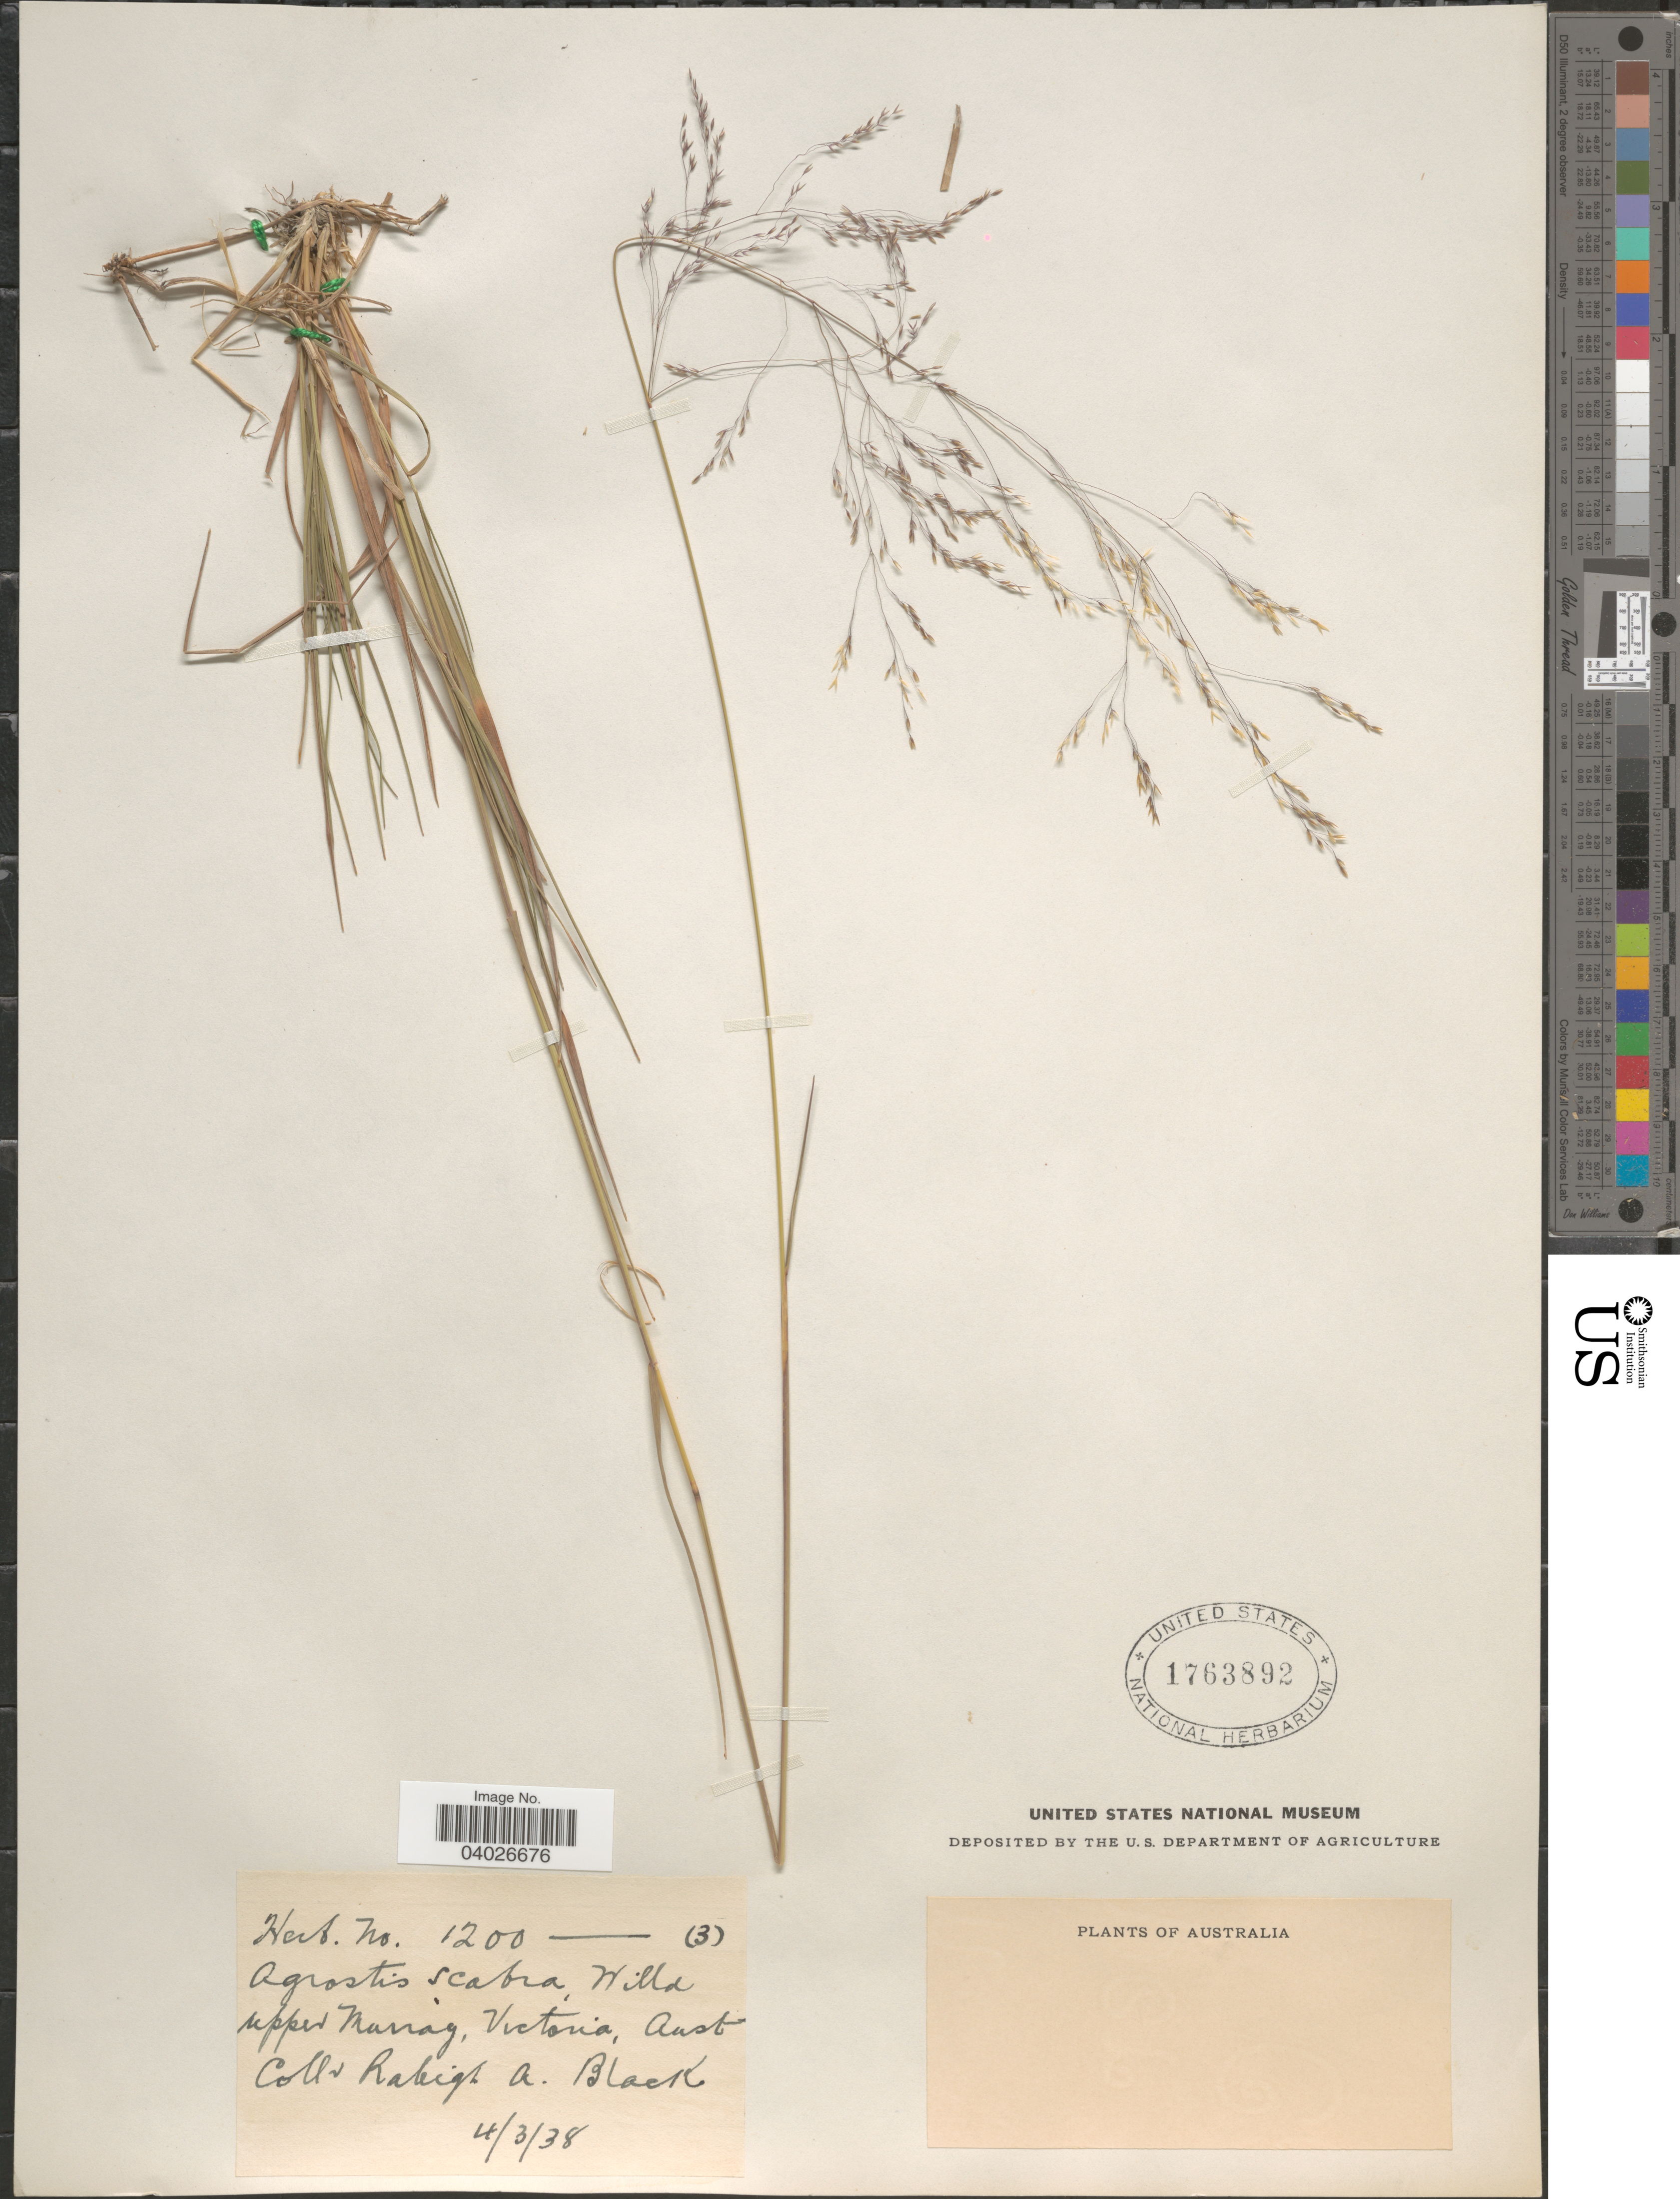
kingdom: Plantae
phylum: Tracheophyta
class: Liliopsida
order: Poales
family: Poaceae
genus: Agrostis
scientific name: Agrostis scabra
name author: Willd.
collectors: R. A. Black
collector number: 1200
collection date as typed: Transcribed d/m/y: 4/3/38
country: Australia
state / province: Victoria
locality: Upper Murray, Victoria.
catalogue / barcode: US 1763892